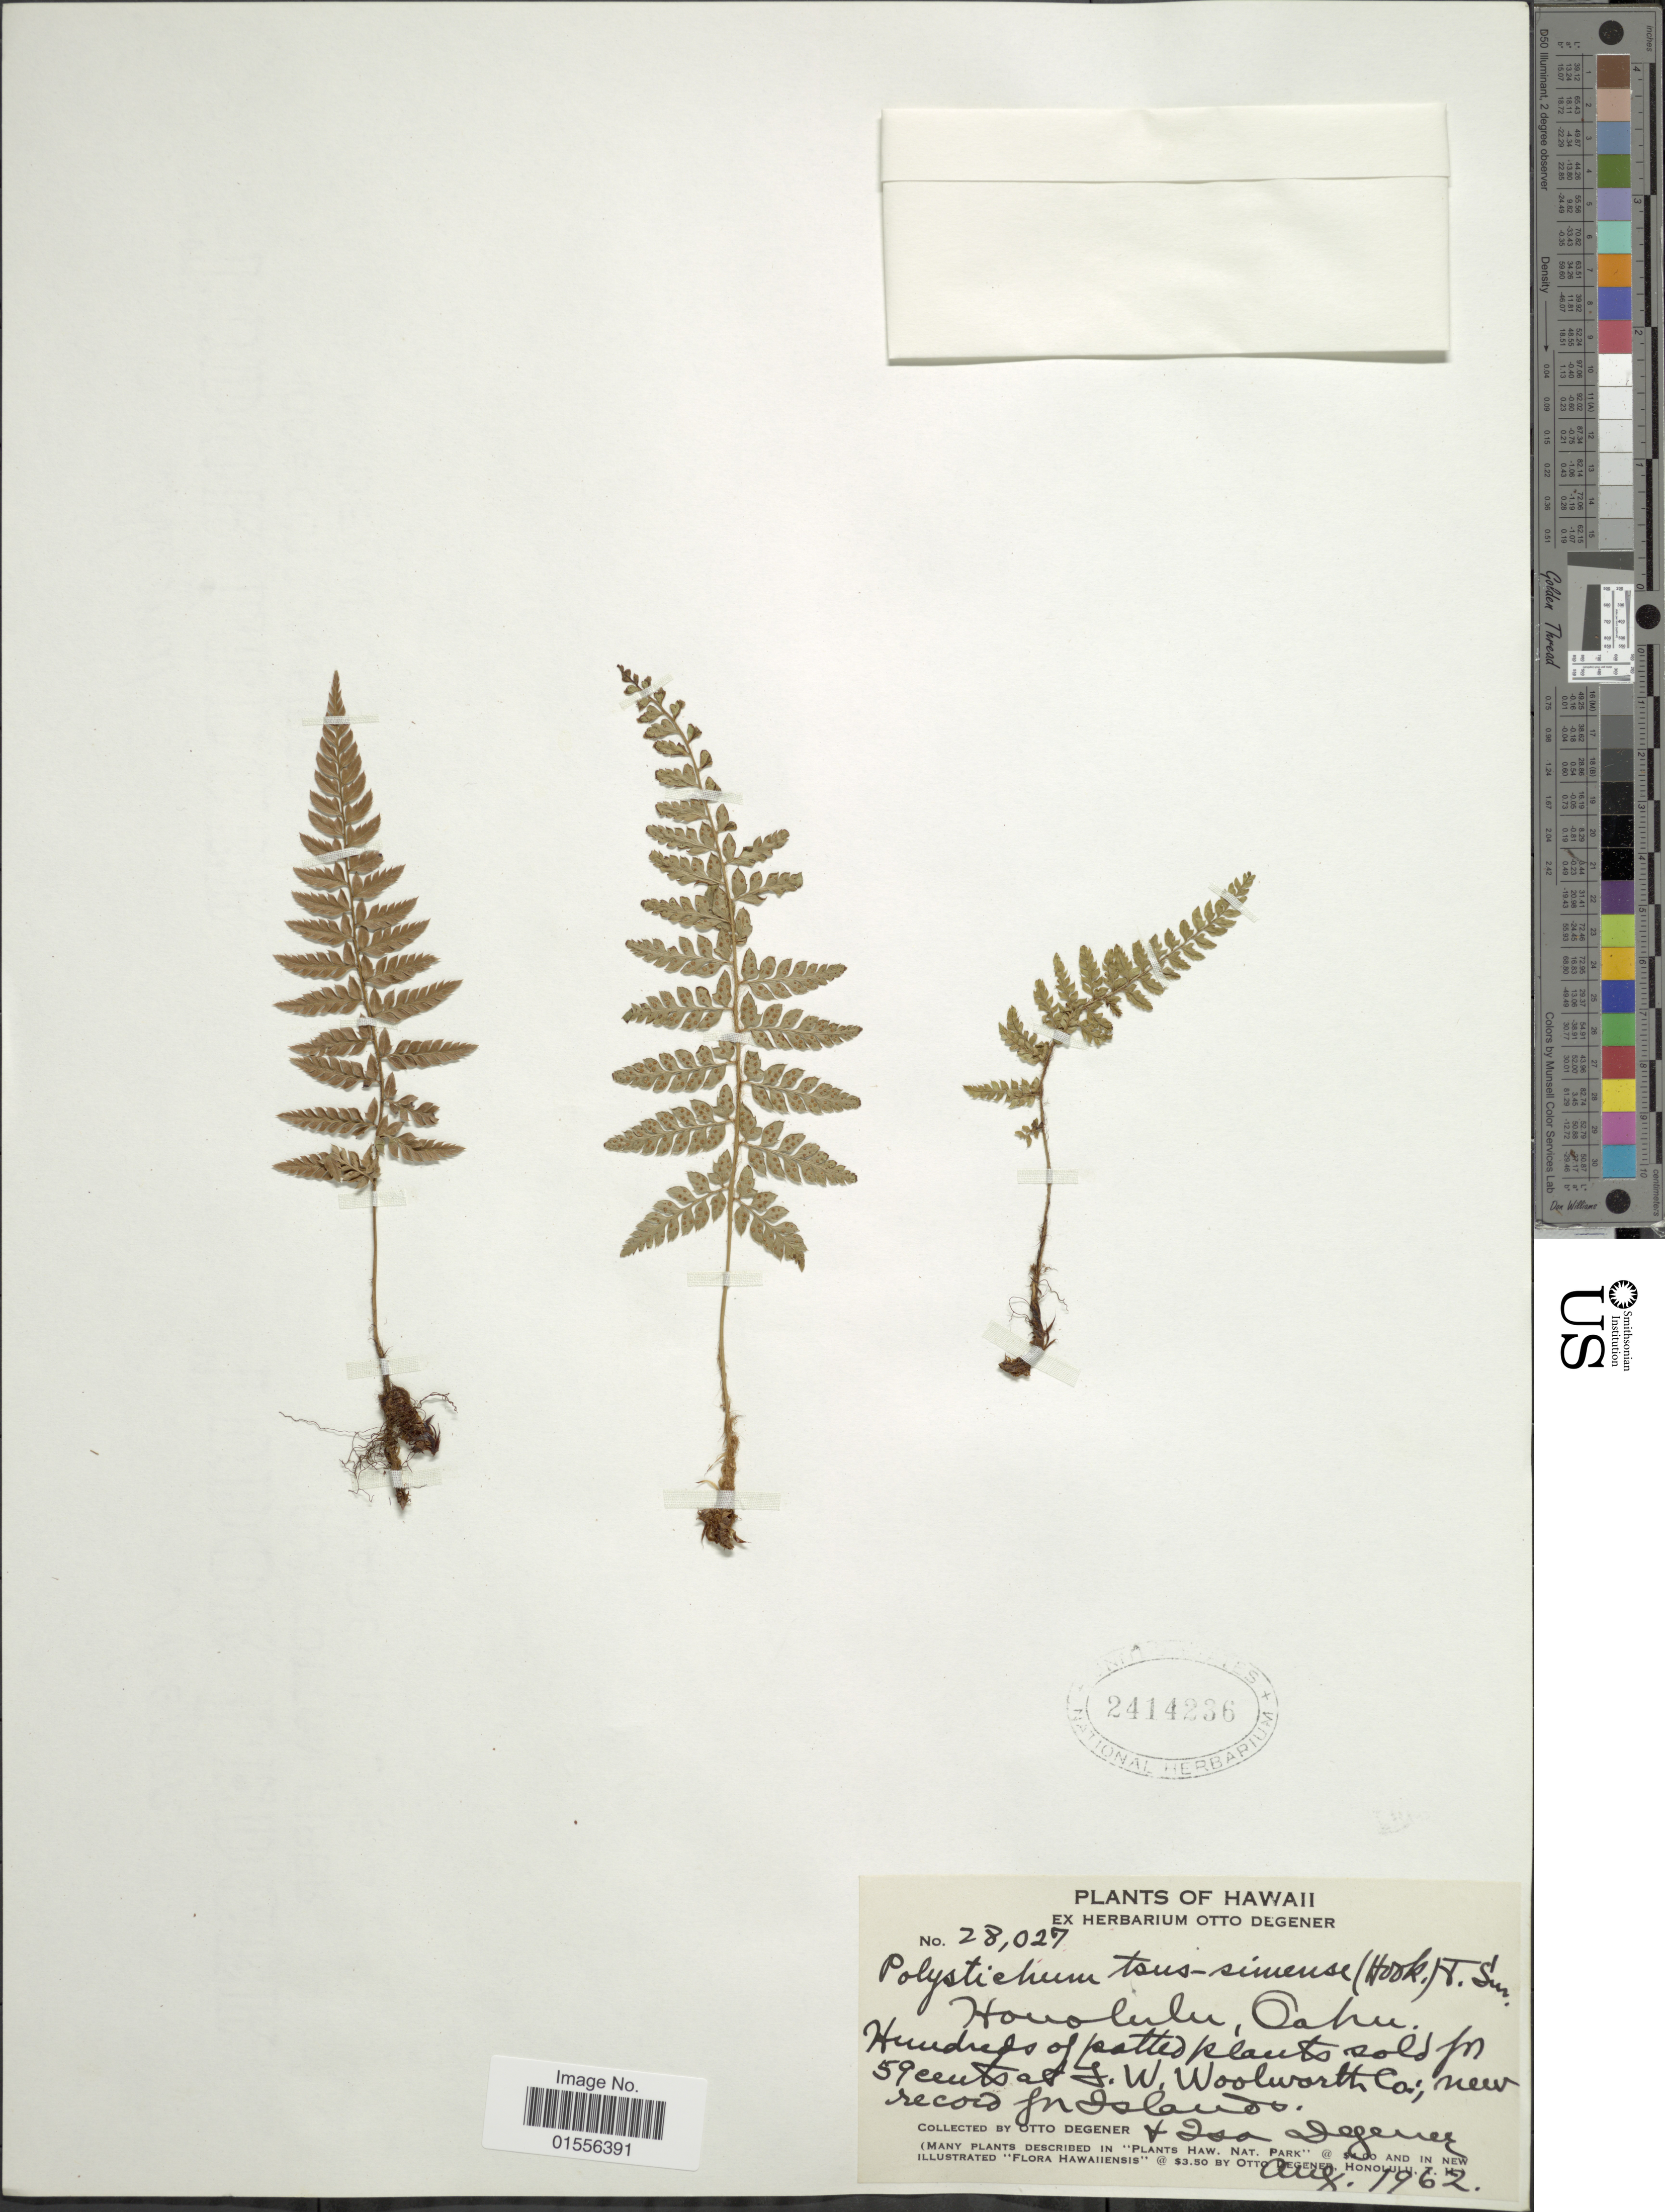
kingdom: Plantae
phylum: Tracheophyta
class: Polypodiopsida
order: Polypodiales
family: Dryopteridaceae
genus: Polystichum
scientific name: Polystichum tsus-simense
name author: (Hook.) J. Sm.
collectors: O. Degener & I. Degener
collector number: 28027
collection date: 1962-08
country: United States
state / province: Hawaii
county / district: Honolulu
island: Oahu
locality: Honolulu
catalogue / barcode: US 2414236